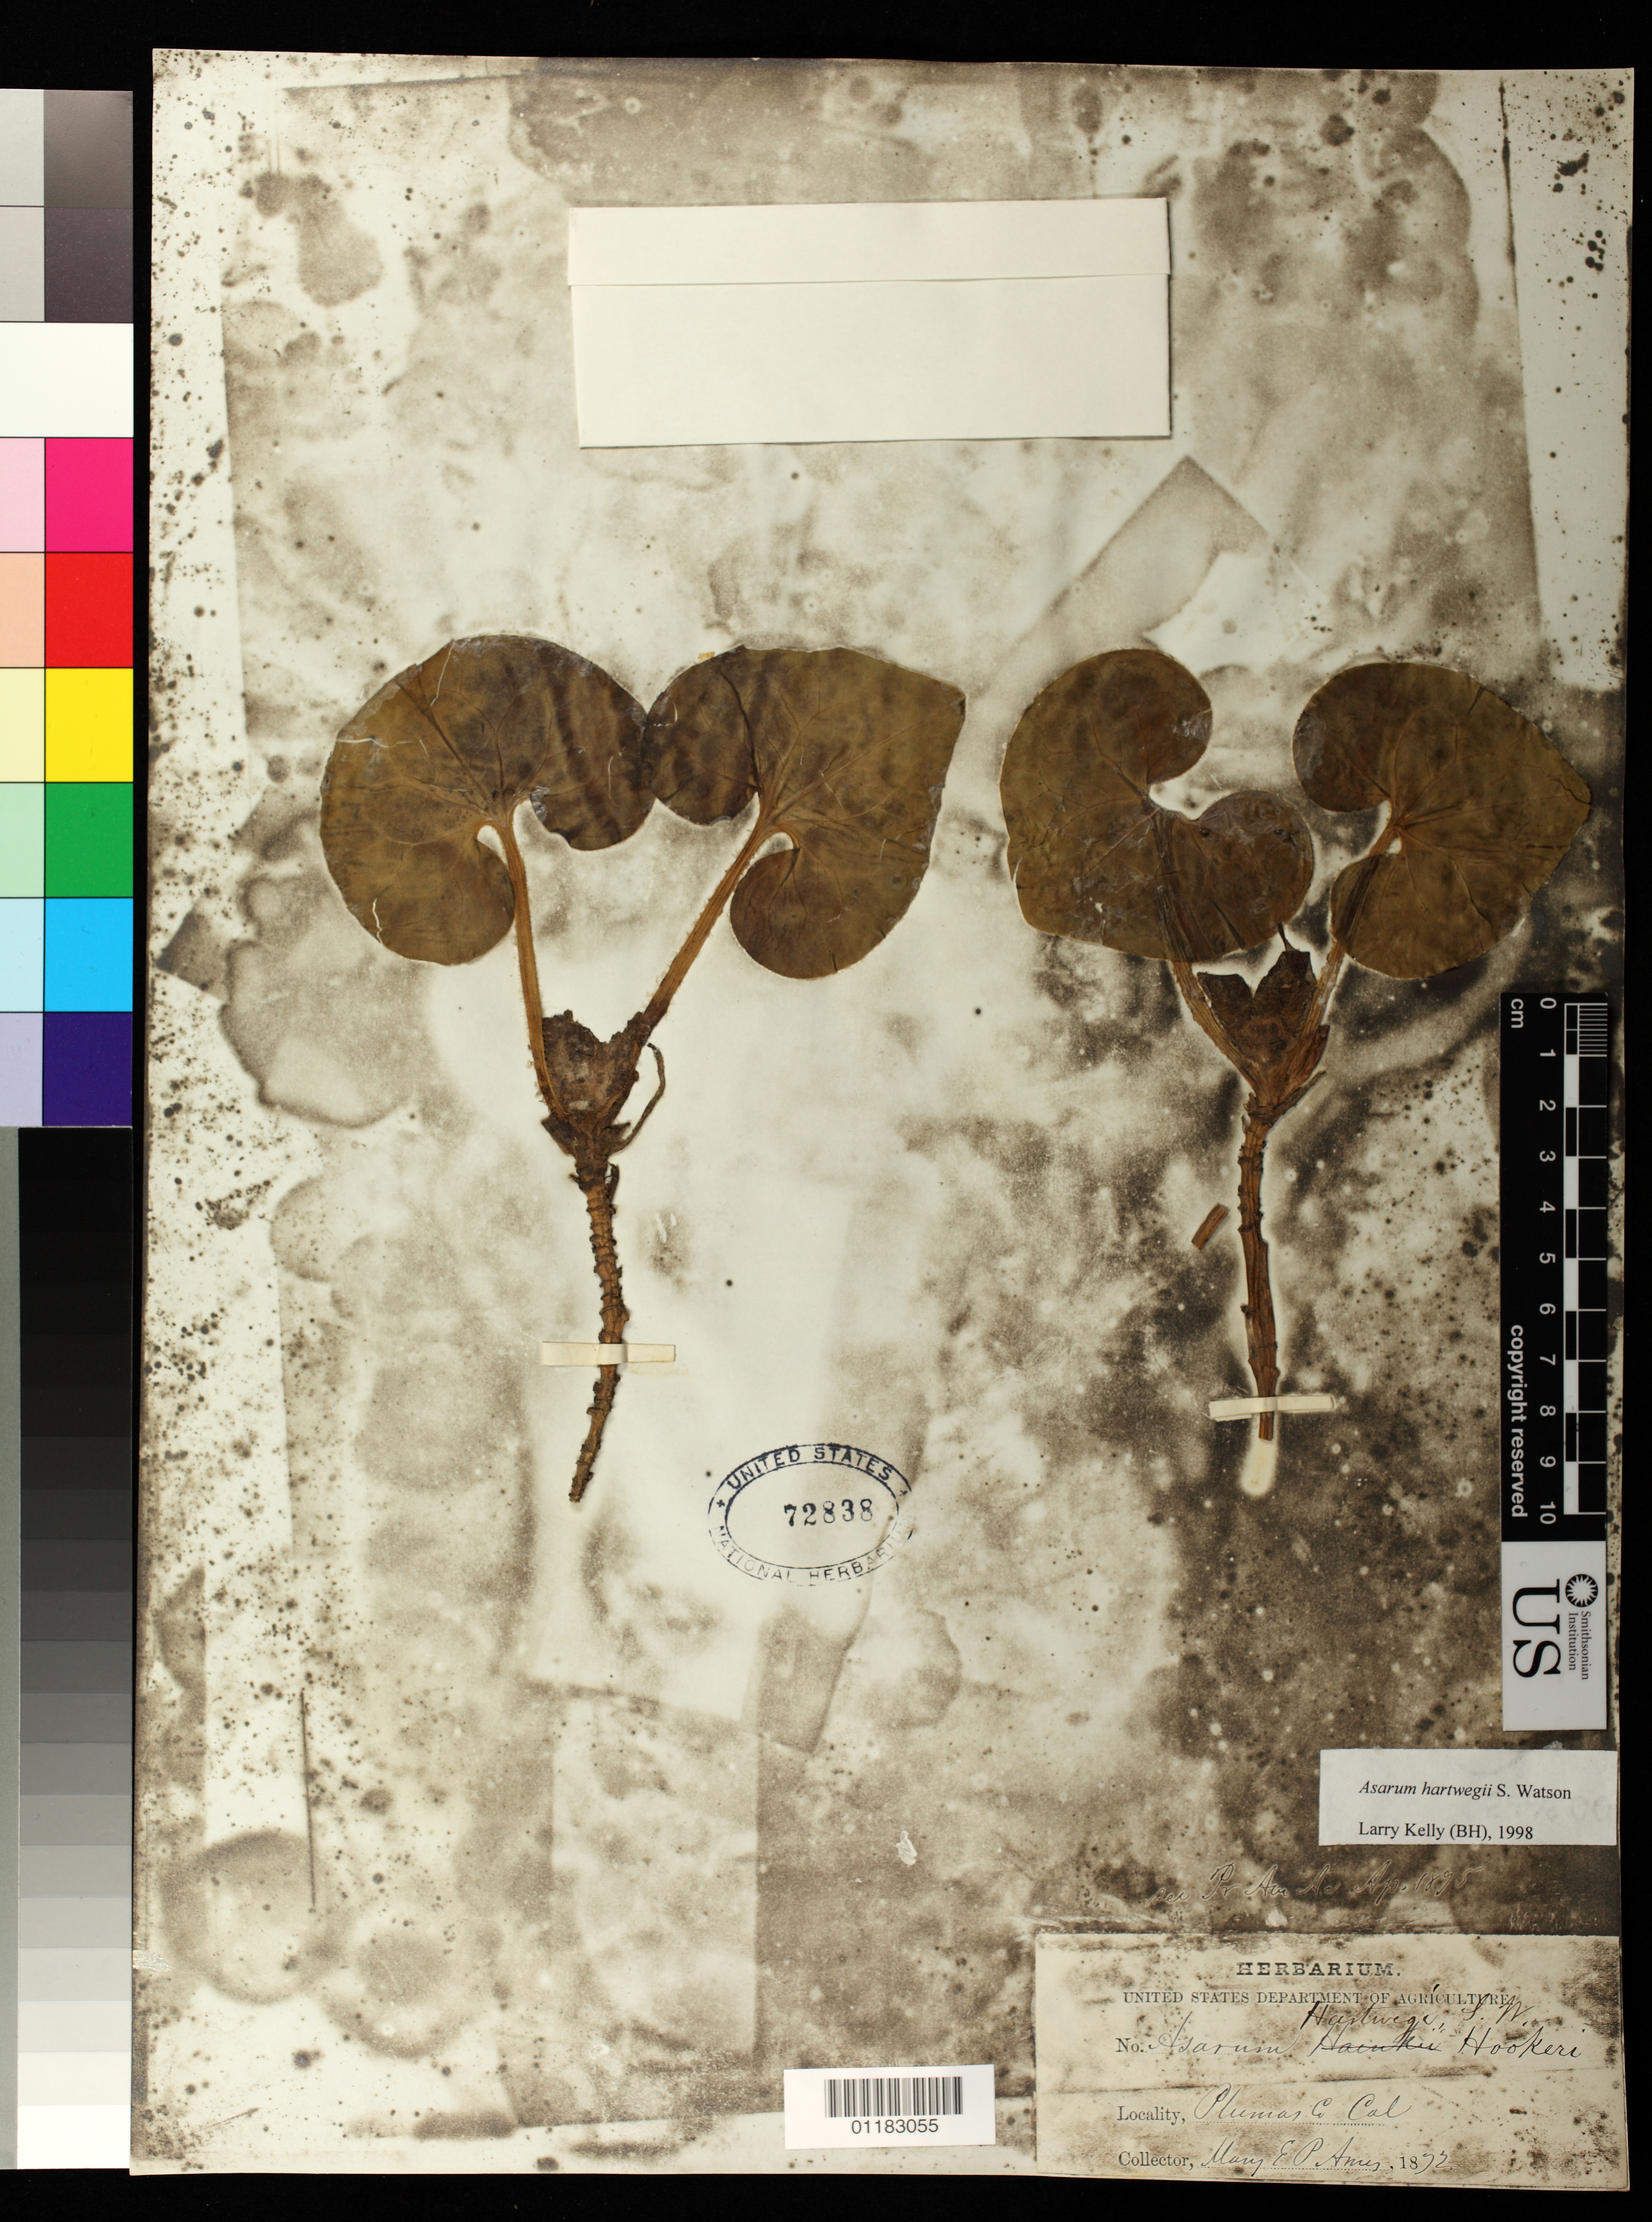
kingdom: Plantae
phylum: Tracheophyta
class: Magnoliopsida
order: Piperales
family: Aristolochiaceae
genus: Asarum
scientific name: Asarum hartwegii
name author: S. Watson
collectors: M. E. P. Ames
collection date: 1872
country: United States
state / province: California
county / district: Plumas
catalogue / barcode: US 72838